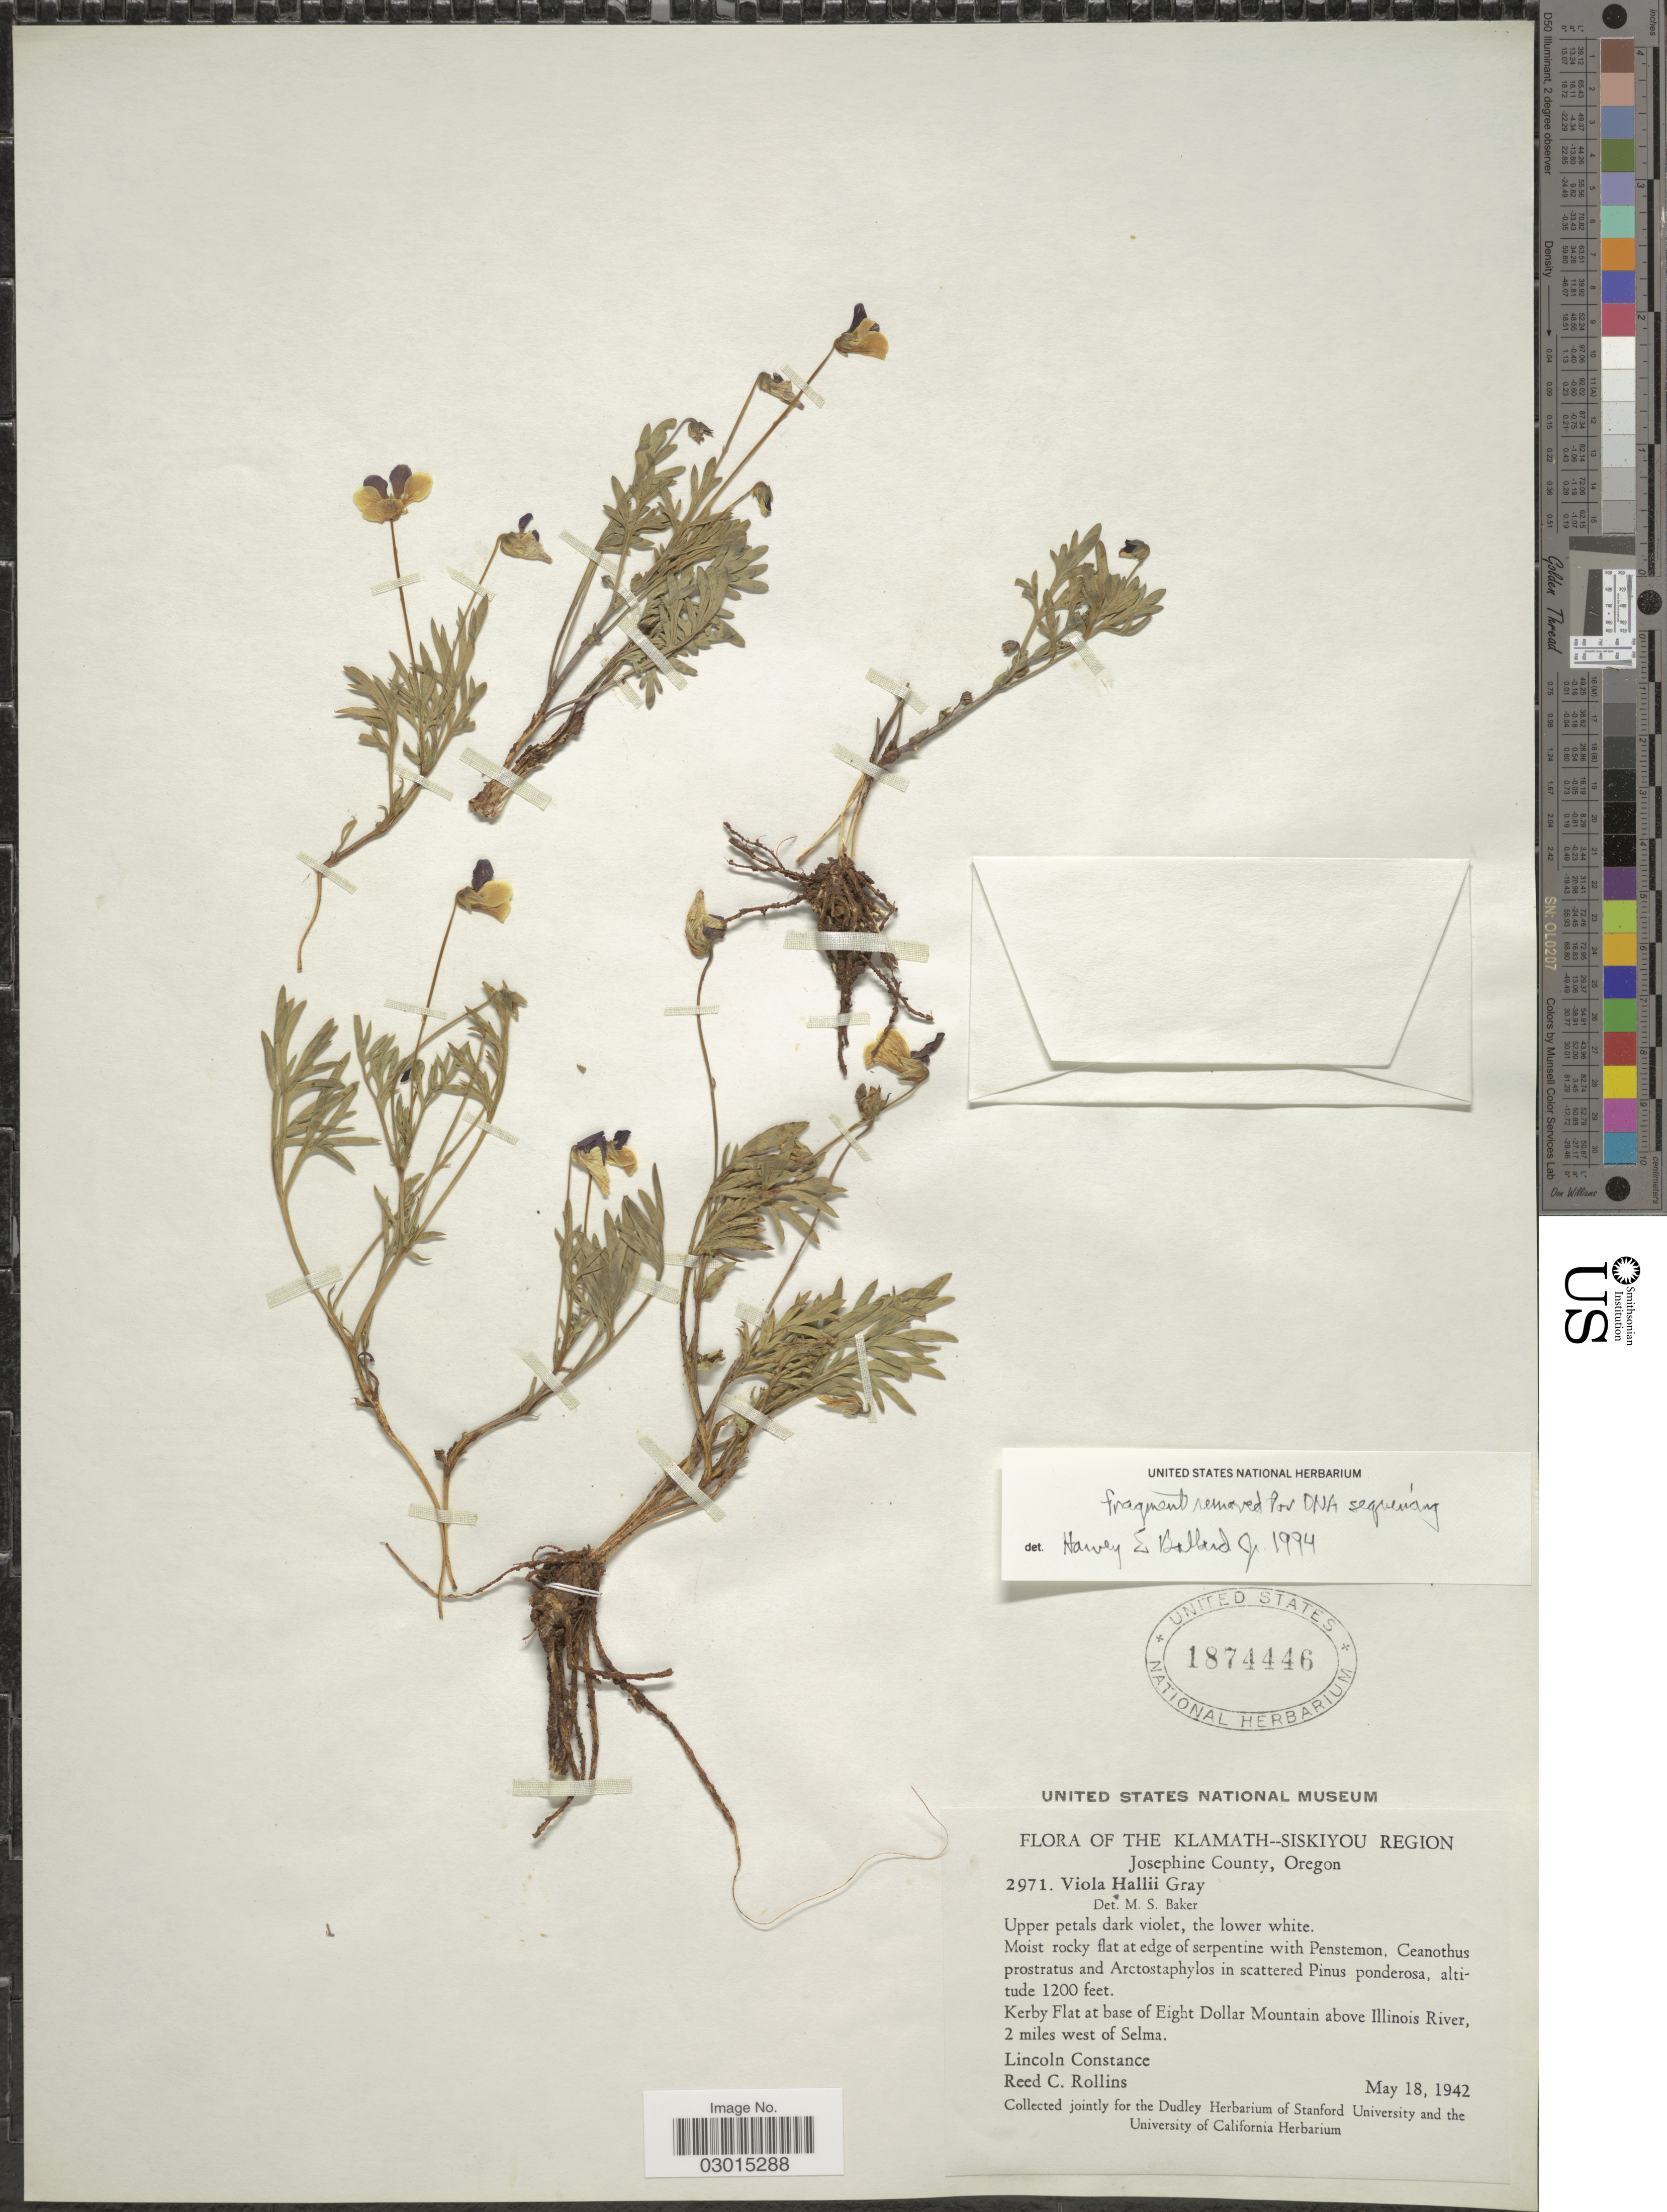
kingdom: Plantae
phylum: Tracheophyta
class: Magnoliopsida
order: Malpighiales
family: Violaceae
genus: Viola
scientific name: Viola hallii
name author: A. Gray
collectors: L. Constance & R. C. Rollins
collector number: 2971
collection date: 1942-05-18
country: United States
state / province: Oregon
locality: Klamath-Siskiyou Region. Josephine County. Kerby Flat at base of Eight Dollar Mountain above Illinois River, 2 miles west of Selma.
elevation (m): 366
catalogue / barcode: US 1874446